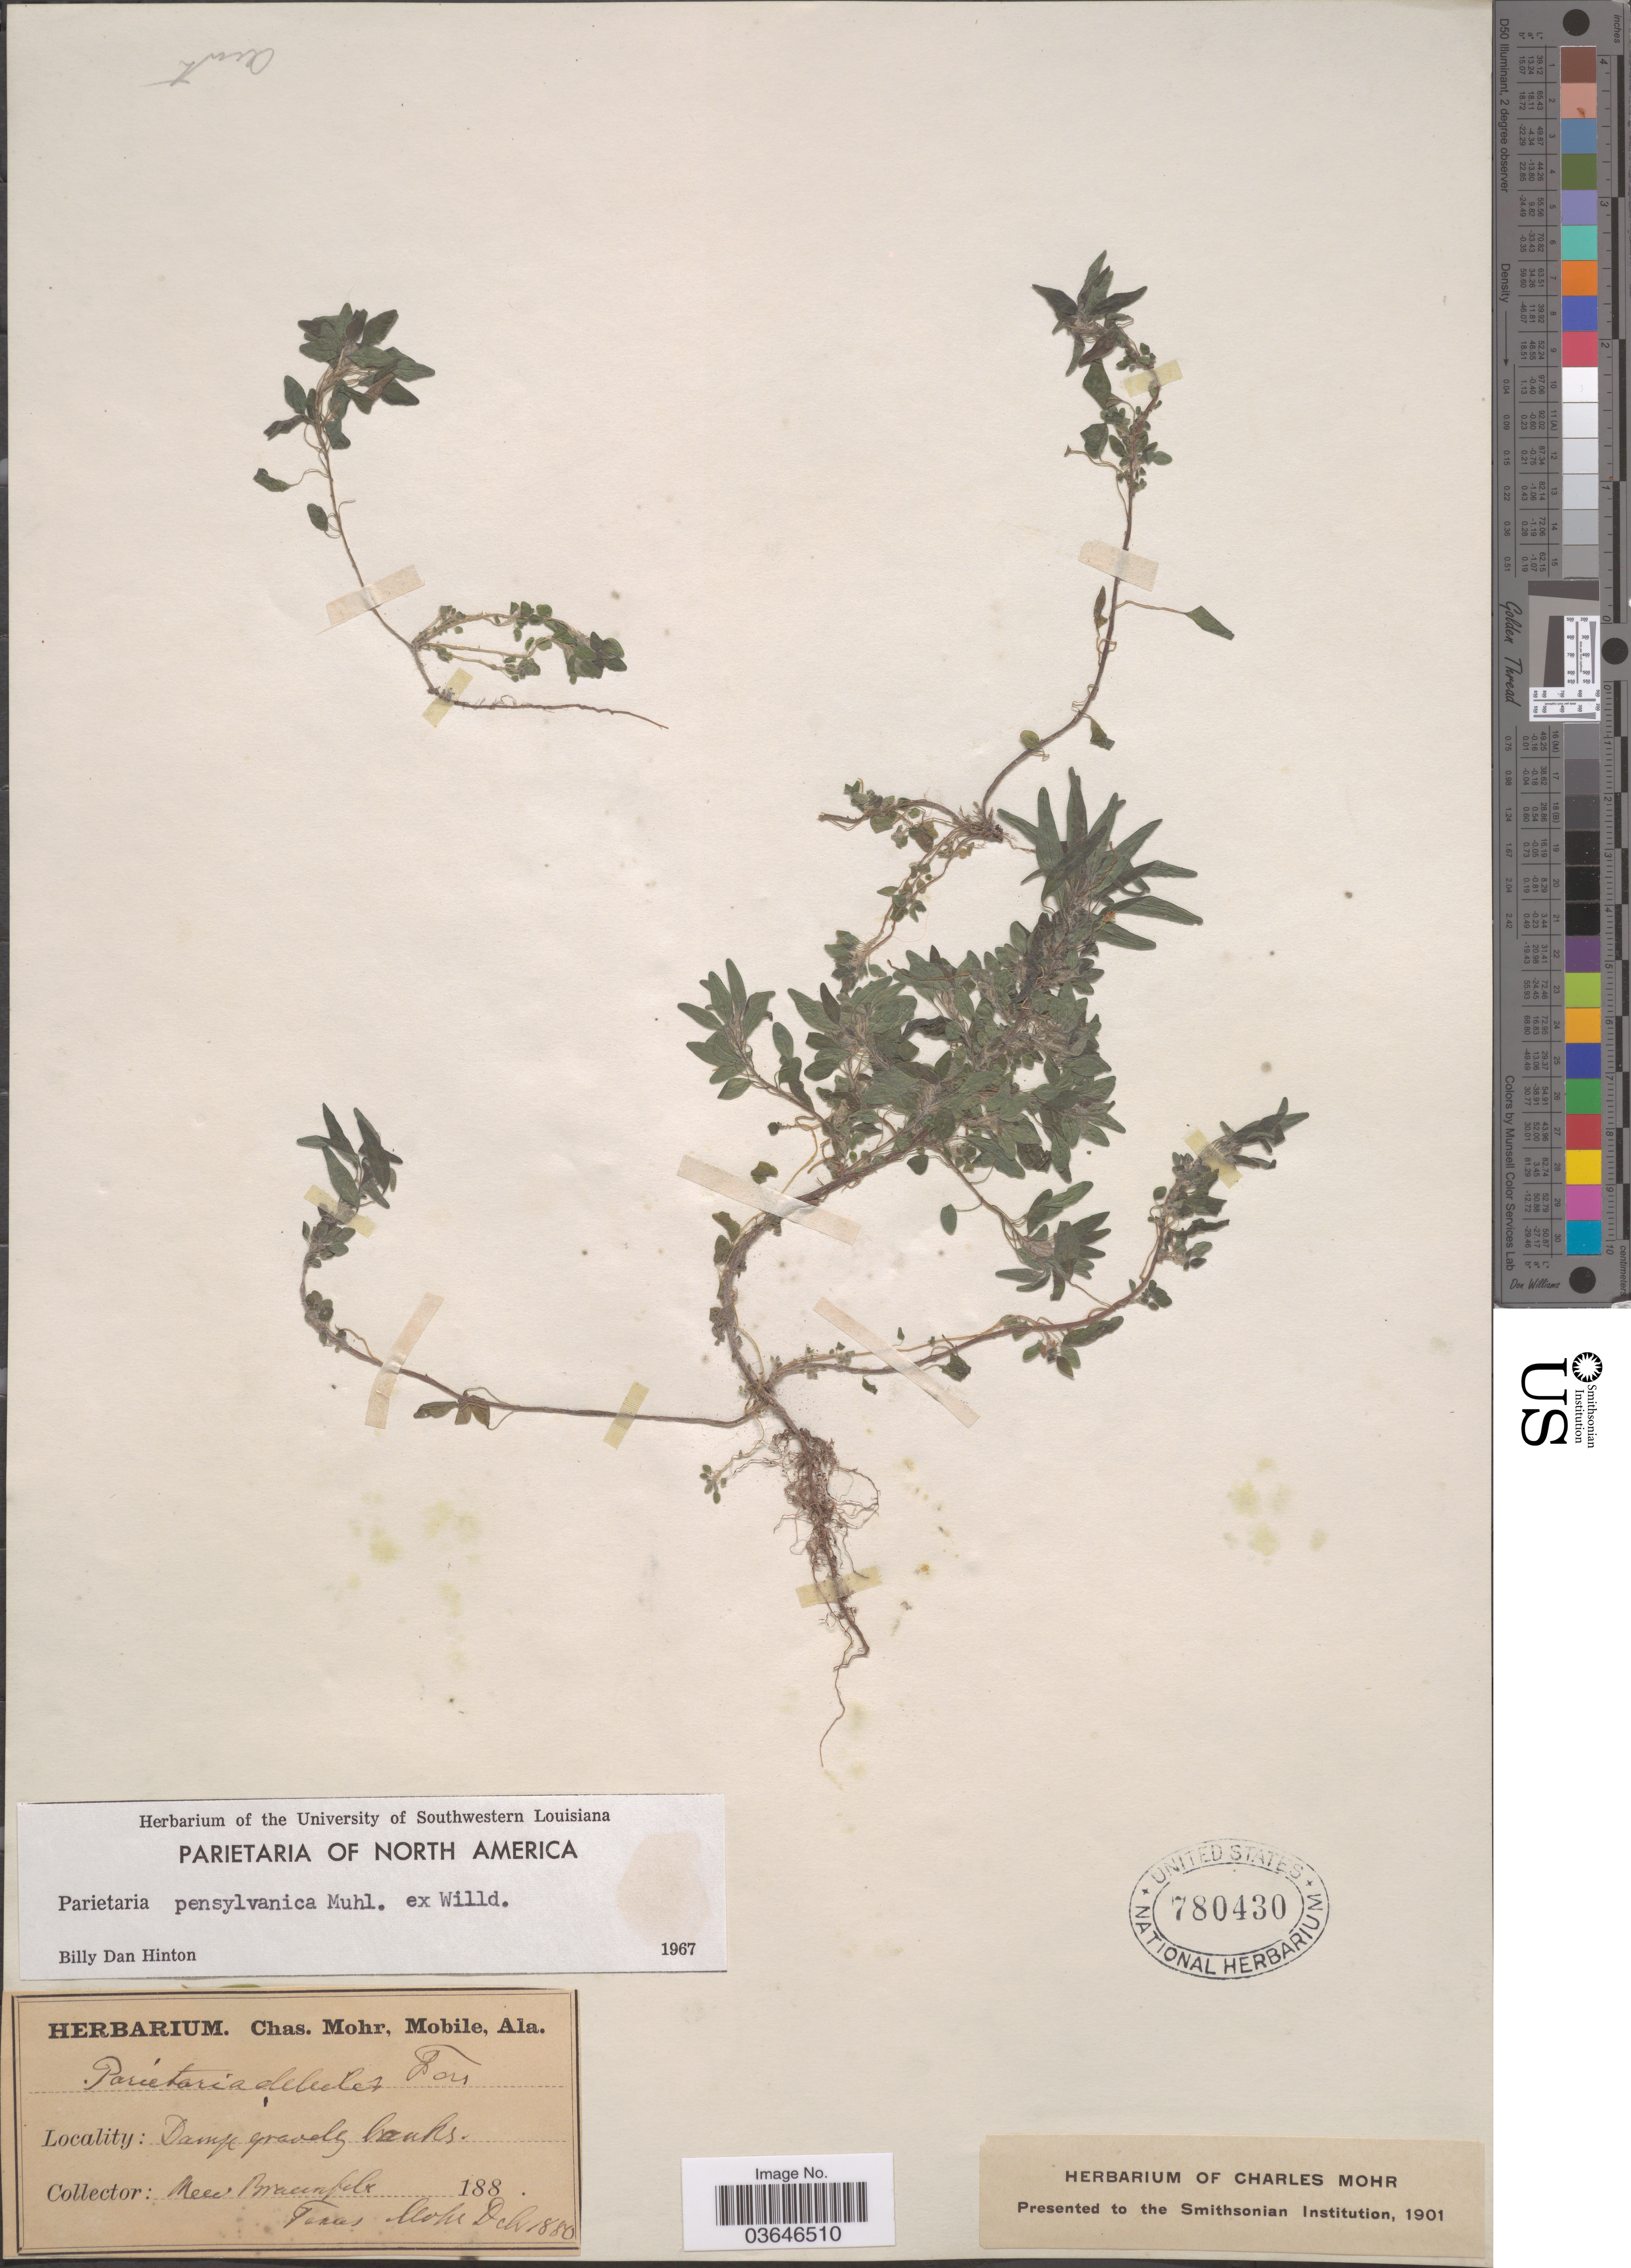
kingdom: Plantae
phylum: Tracheophyta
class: Magnoliopsida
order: Rosales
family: Urticaceae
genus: Parietaria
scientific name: Parietaria pensylvanica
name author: Muhl. ex Willd.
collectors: Mohr, C. T. (herbarium)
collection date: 1880-12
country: United States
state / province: Texas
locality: New Braunfels.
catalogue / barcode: US 780430